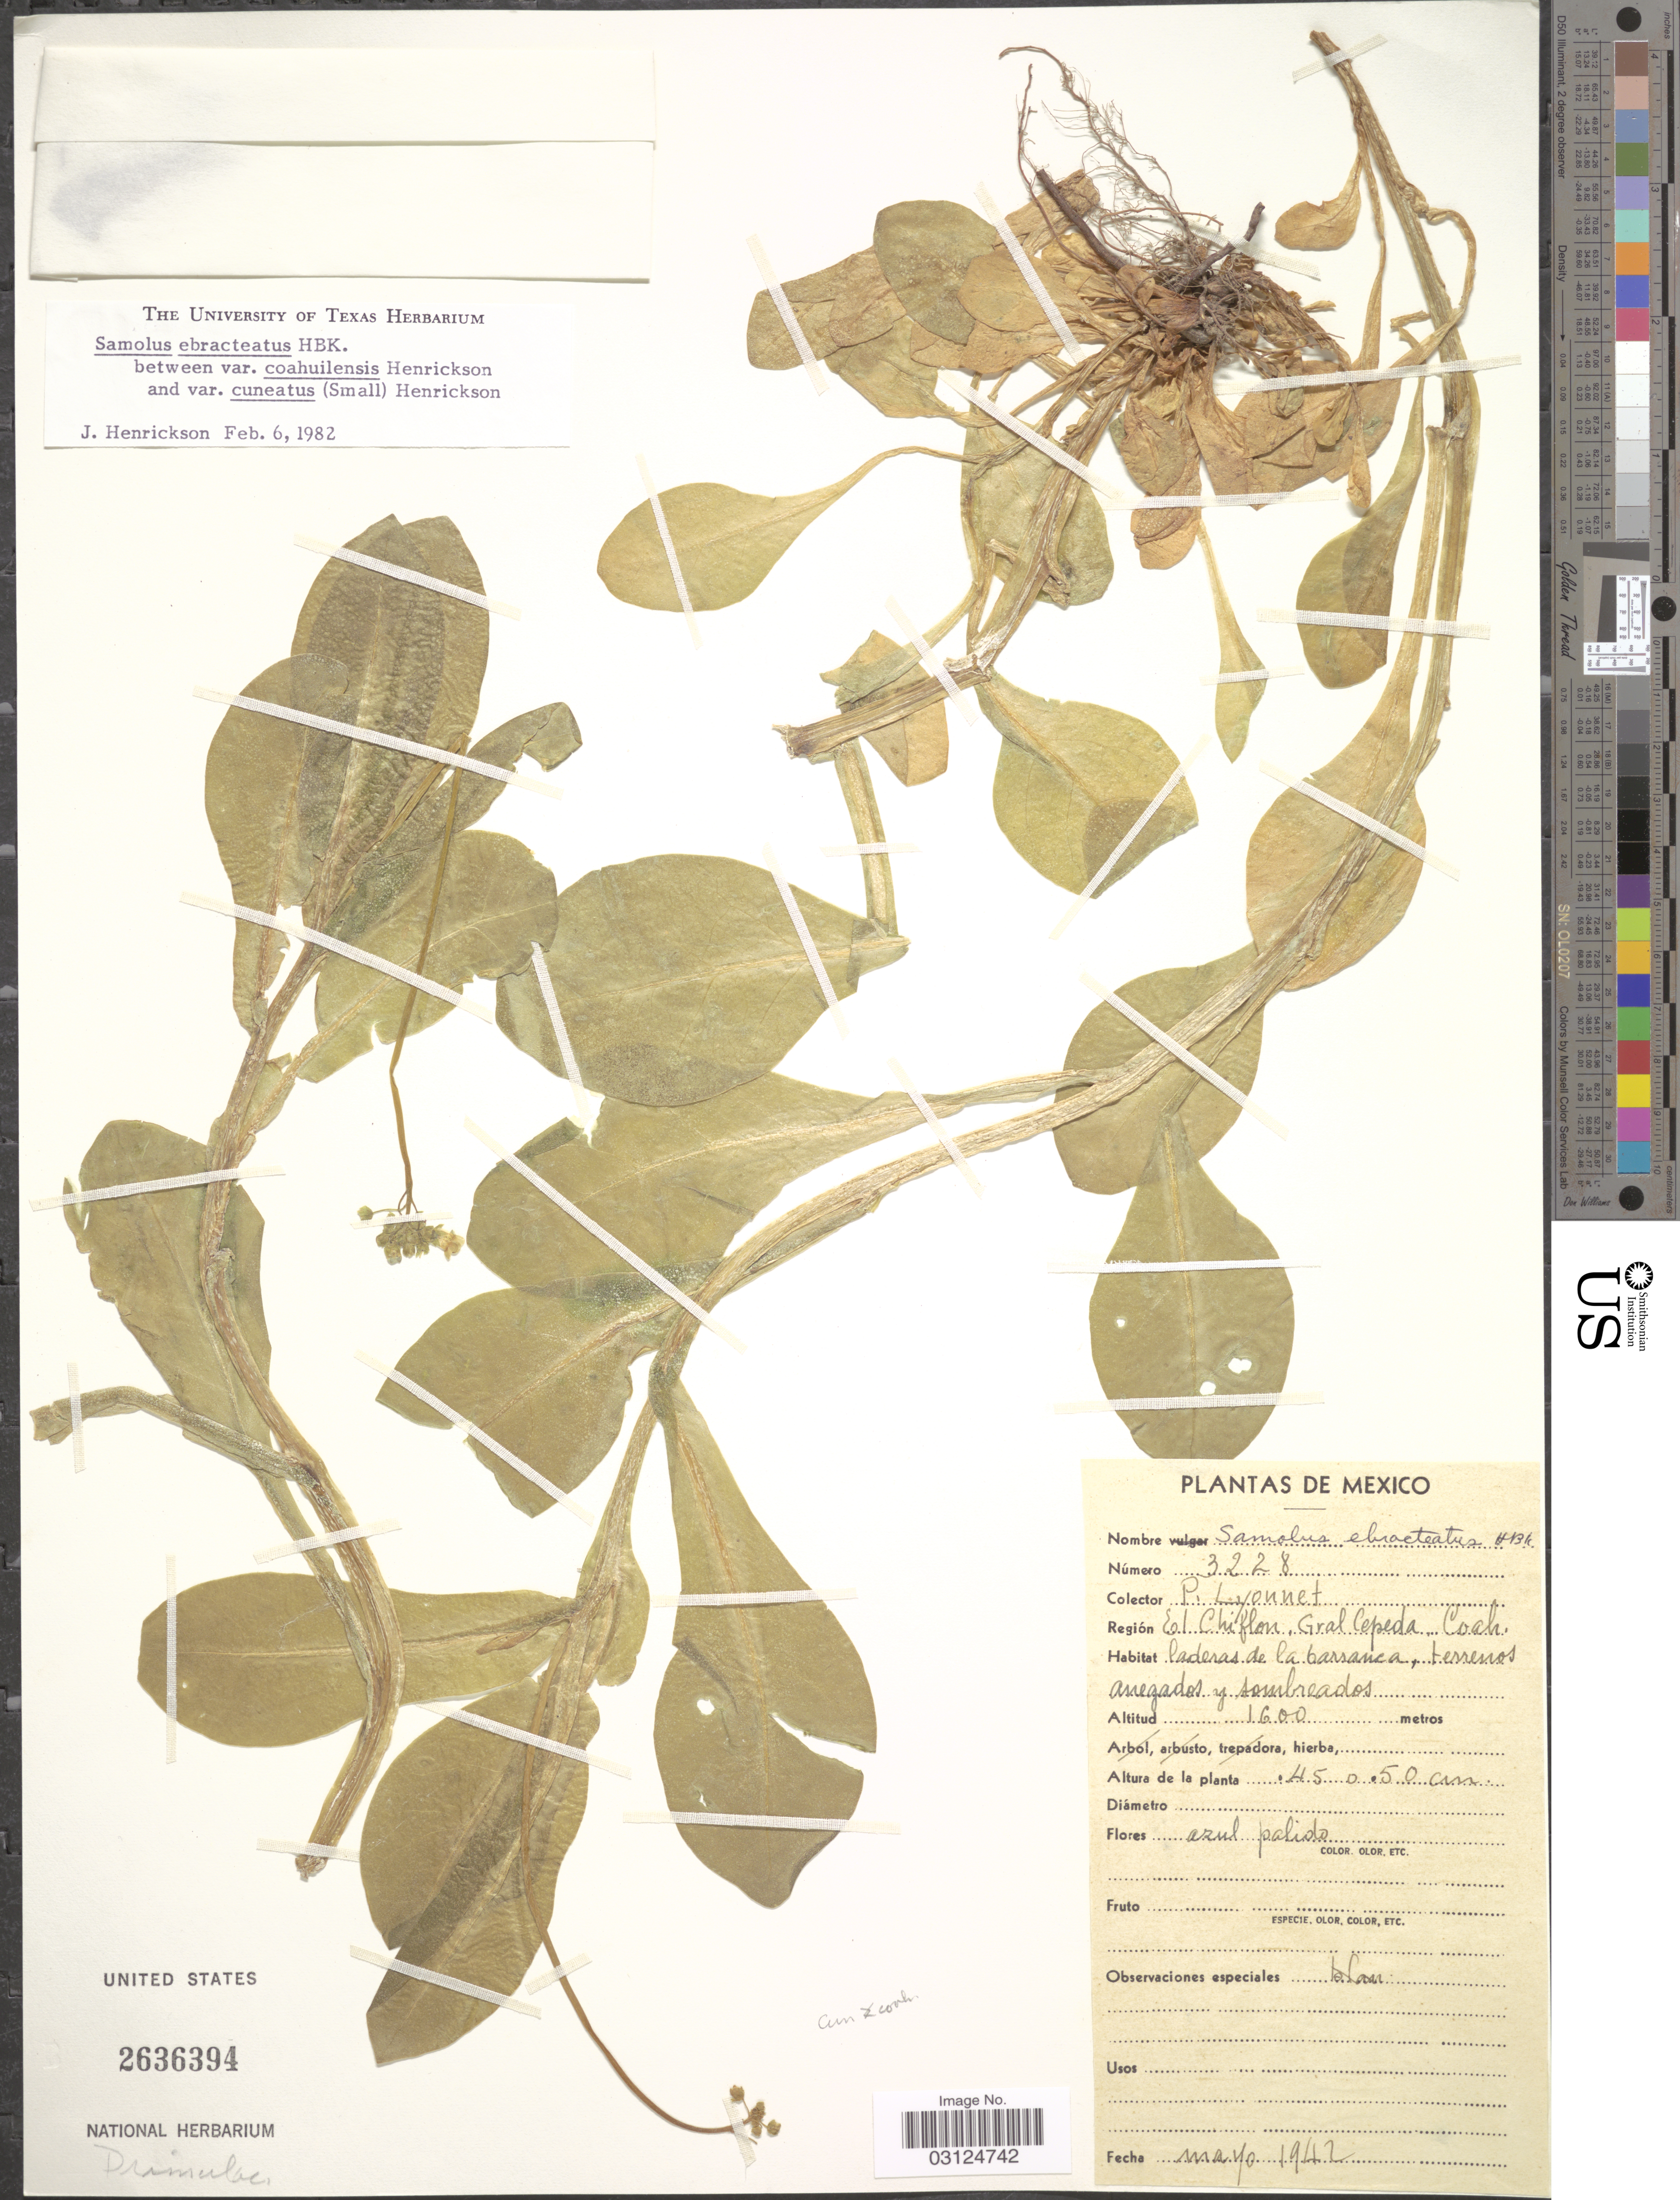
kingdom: Plantae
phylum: Tracheophyta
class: Magnoliopsida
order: Ericales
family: Primulaceae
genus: Samolus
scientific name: Samolus ebracteatus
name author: Kunth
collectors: P. Lyonnet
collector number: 328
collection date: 1942-05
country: Mexico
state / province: Coahuila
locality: El Chiflon, Gral Cepeda.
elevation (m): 1600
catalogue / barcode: US 2636394